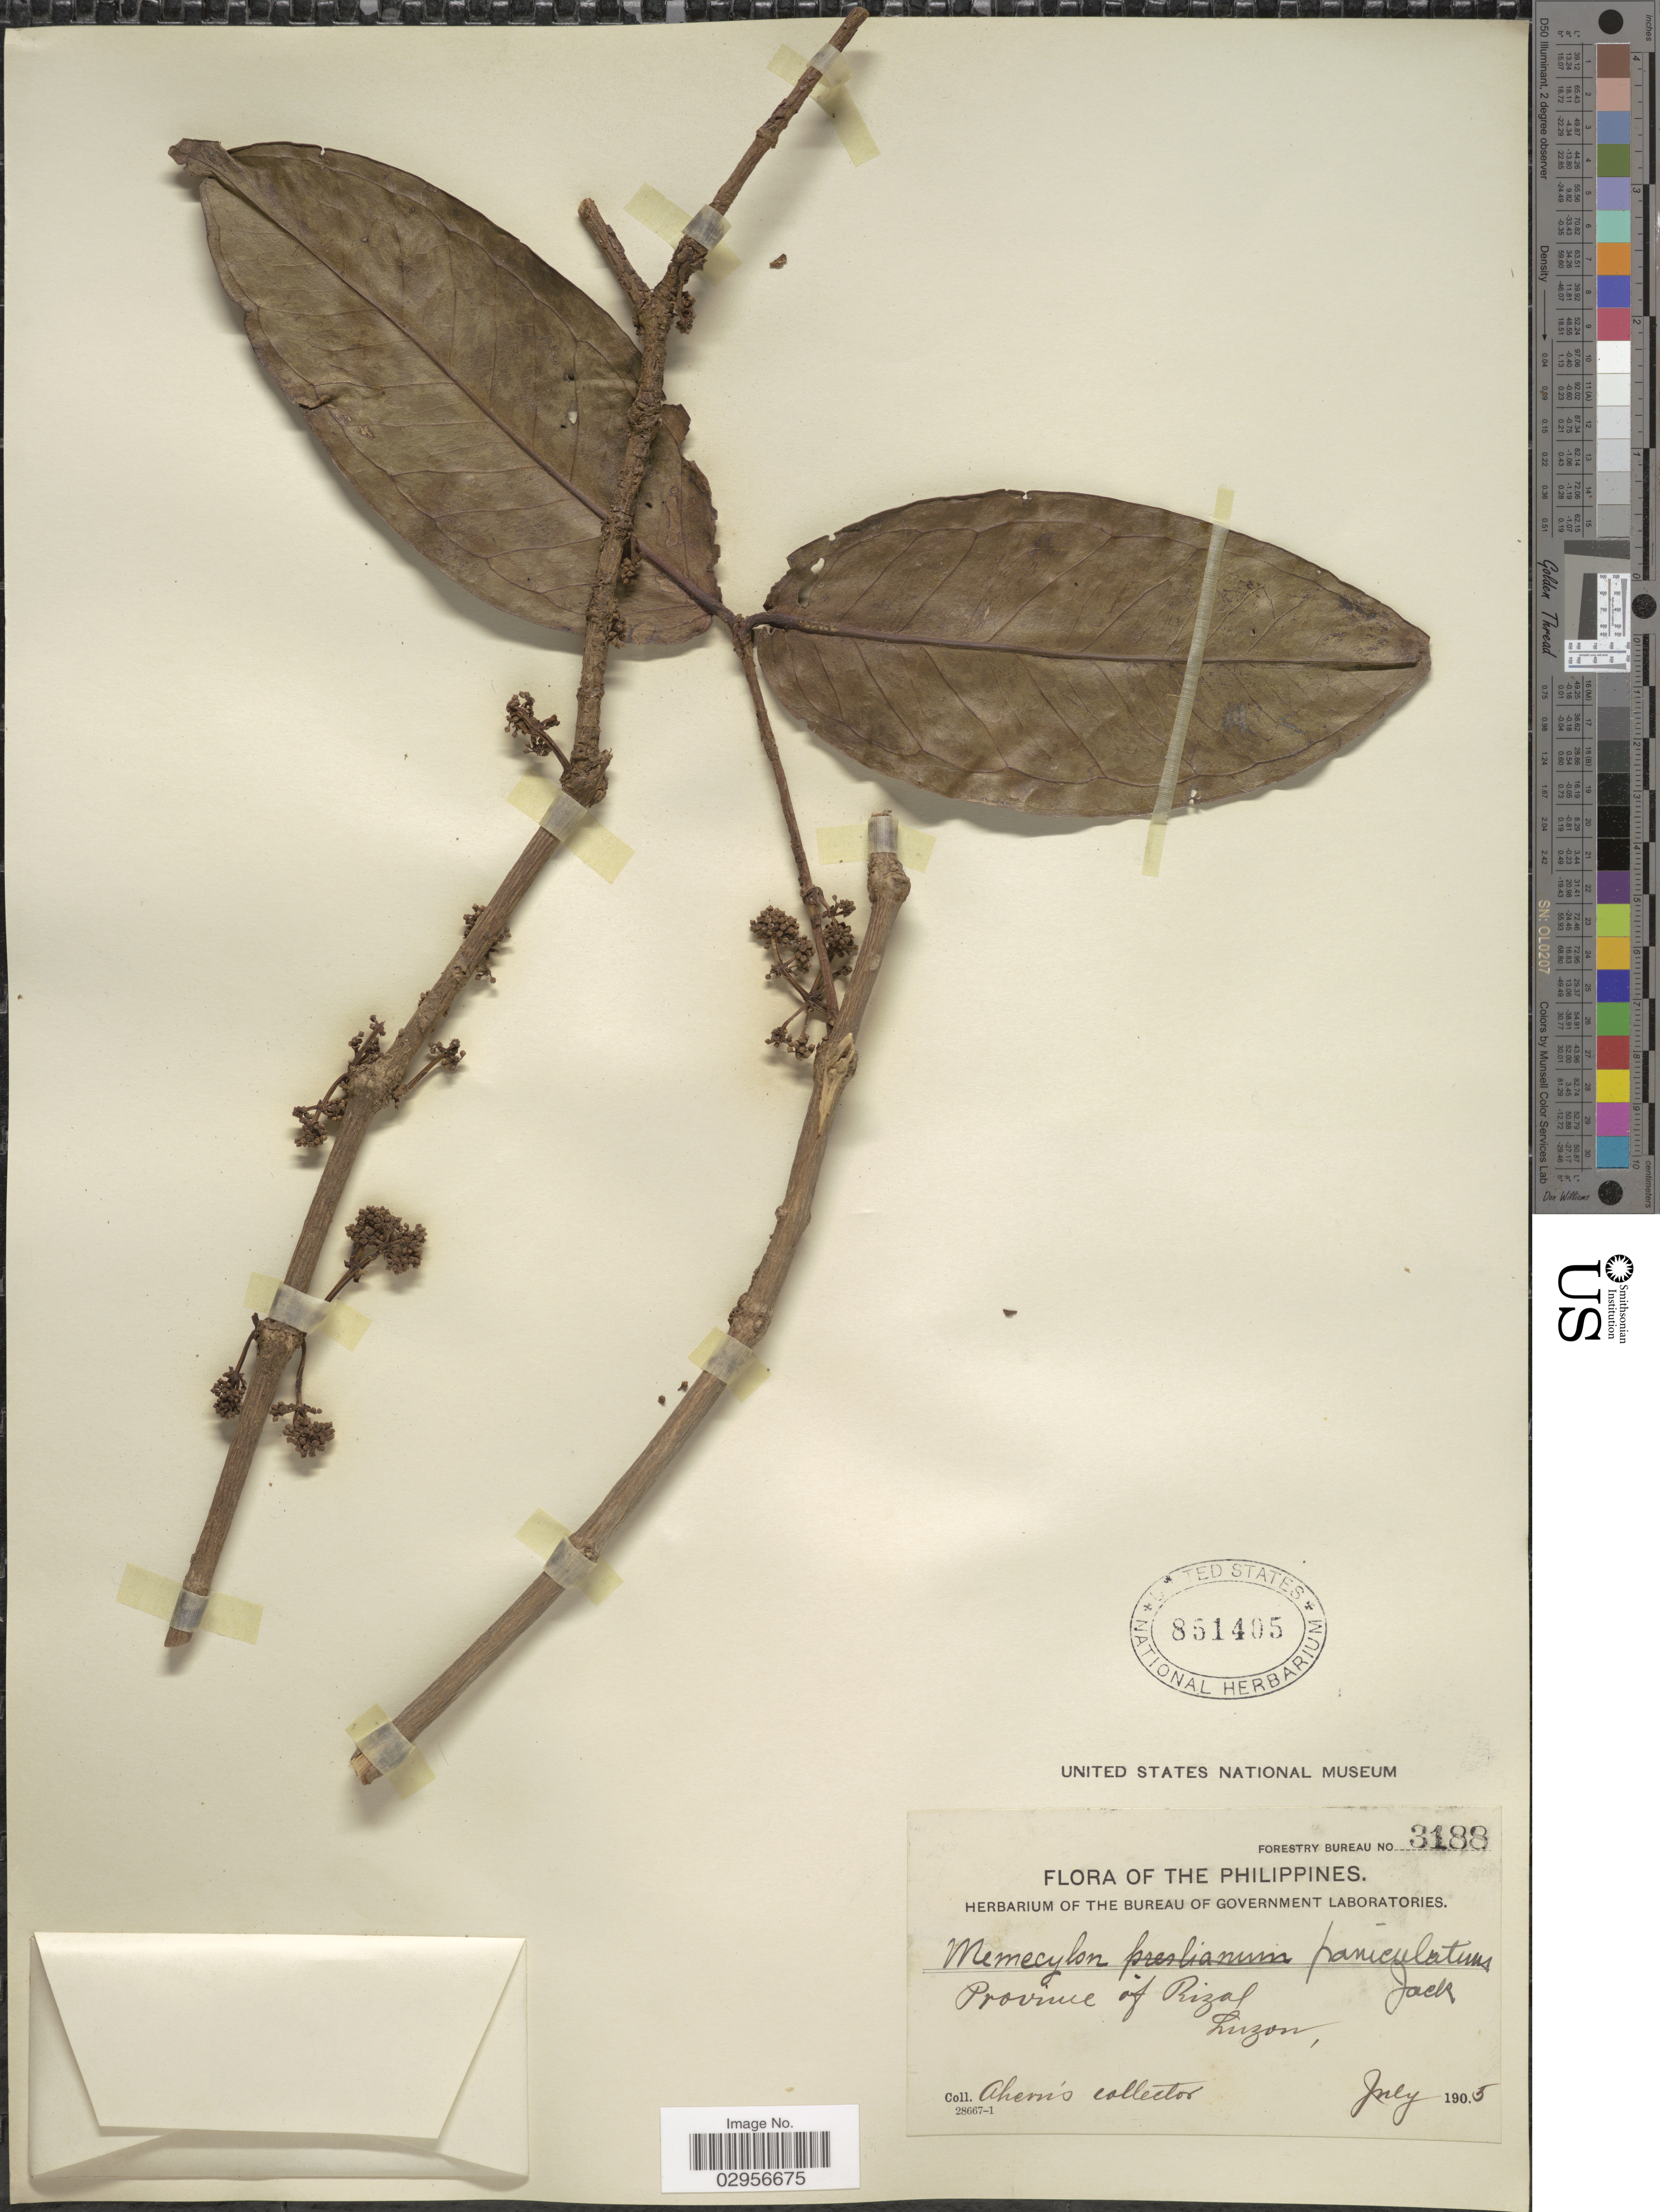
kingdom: Plantae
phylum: Tracheophyta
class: Magnoliopsida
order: Myrtales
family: Melastomataceae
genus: Memecylon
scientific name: Memecylon paniculatum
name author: Jack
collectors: Ahern's collector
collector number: Forestry Bureau 3188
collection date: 1905-07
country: Philippines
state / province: Calabarzon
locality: Province of Rizal, Luzon.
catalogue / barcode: US 851405